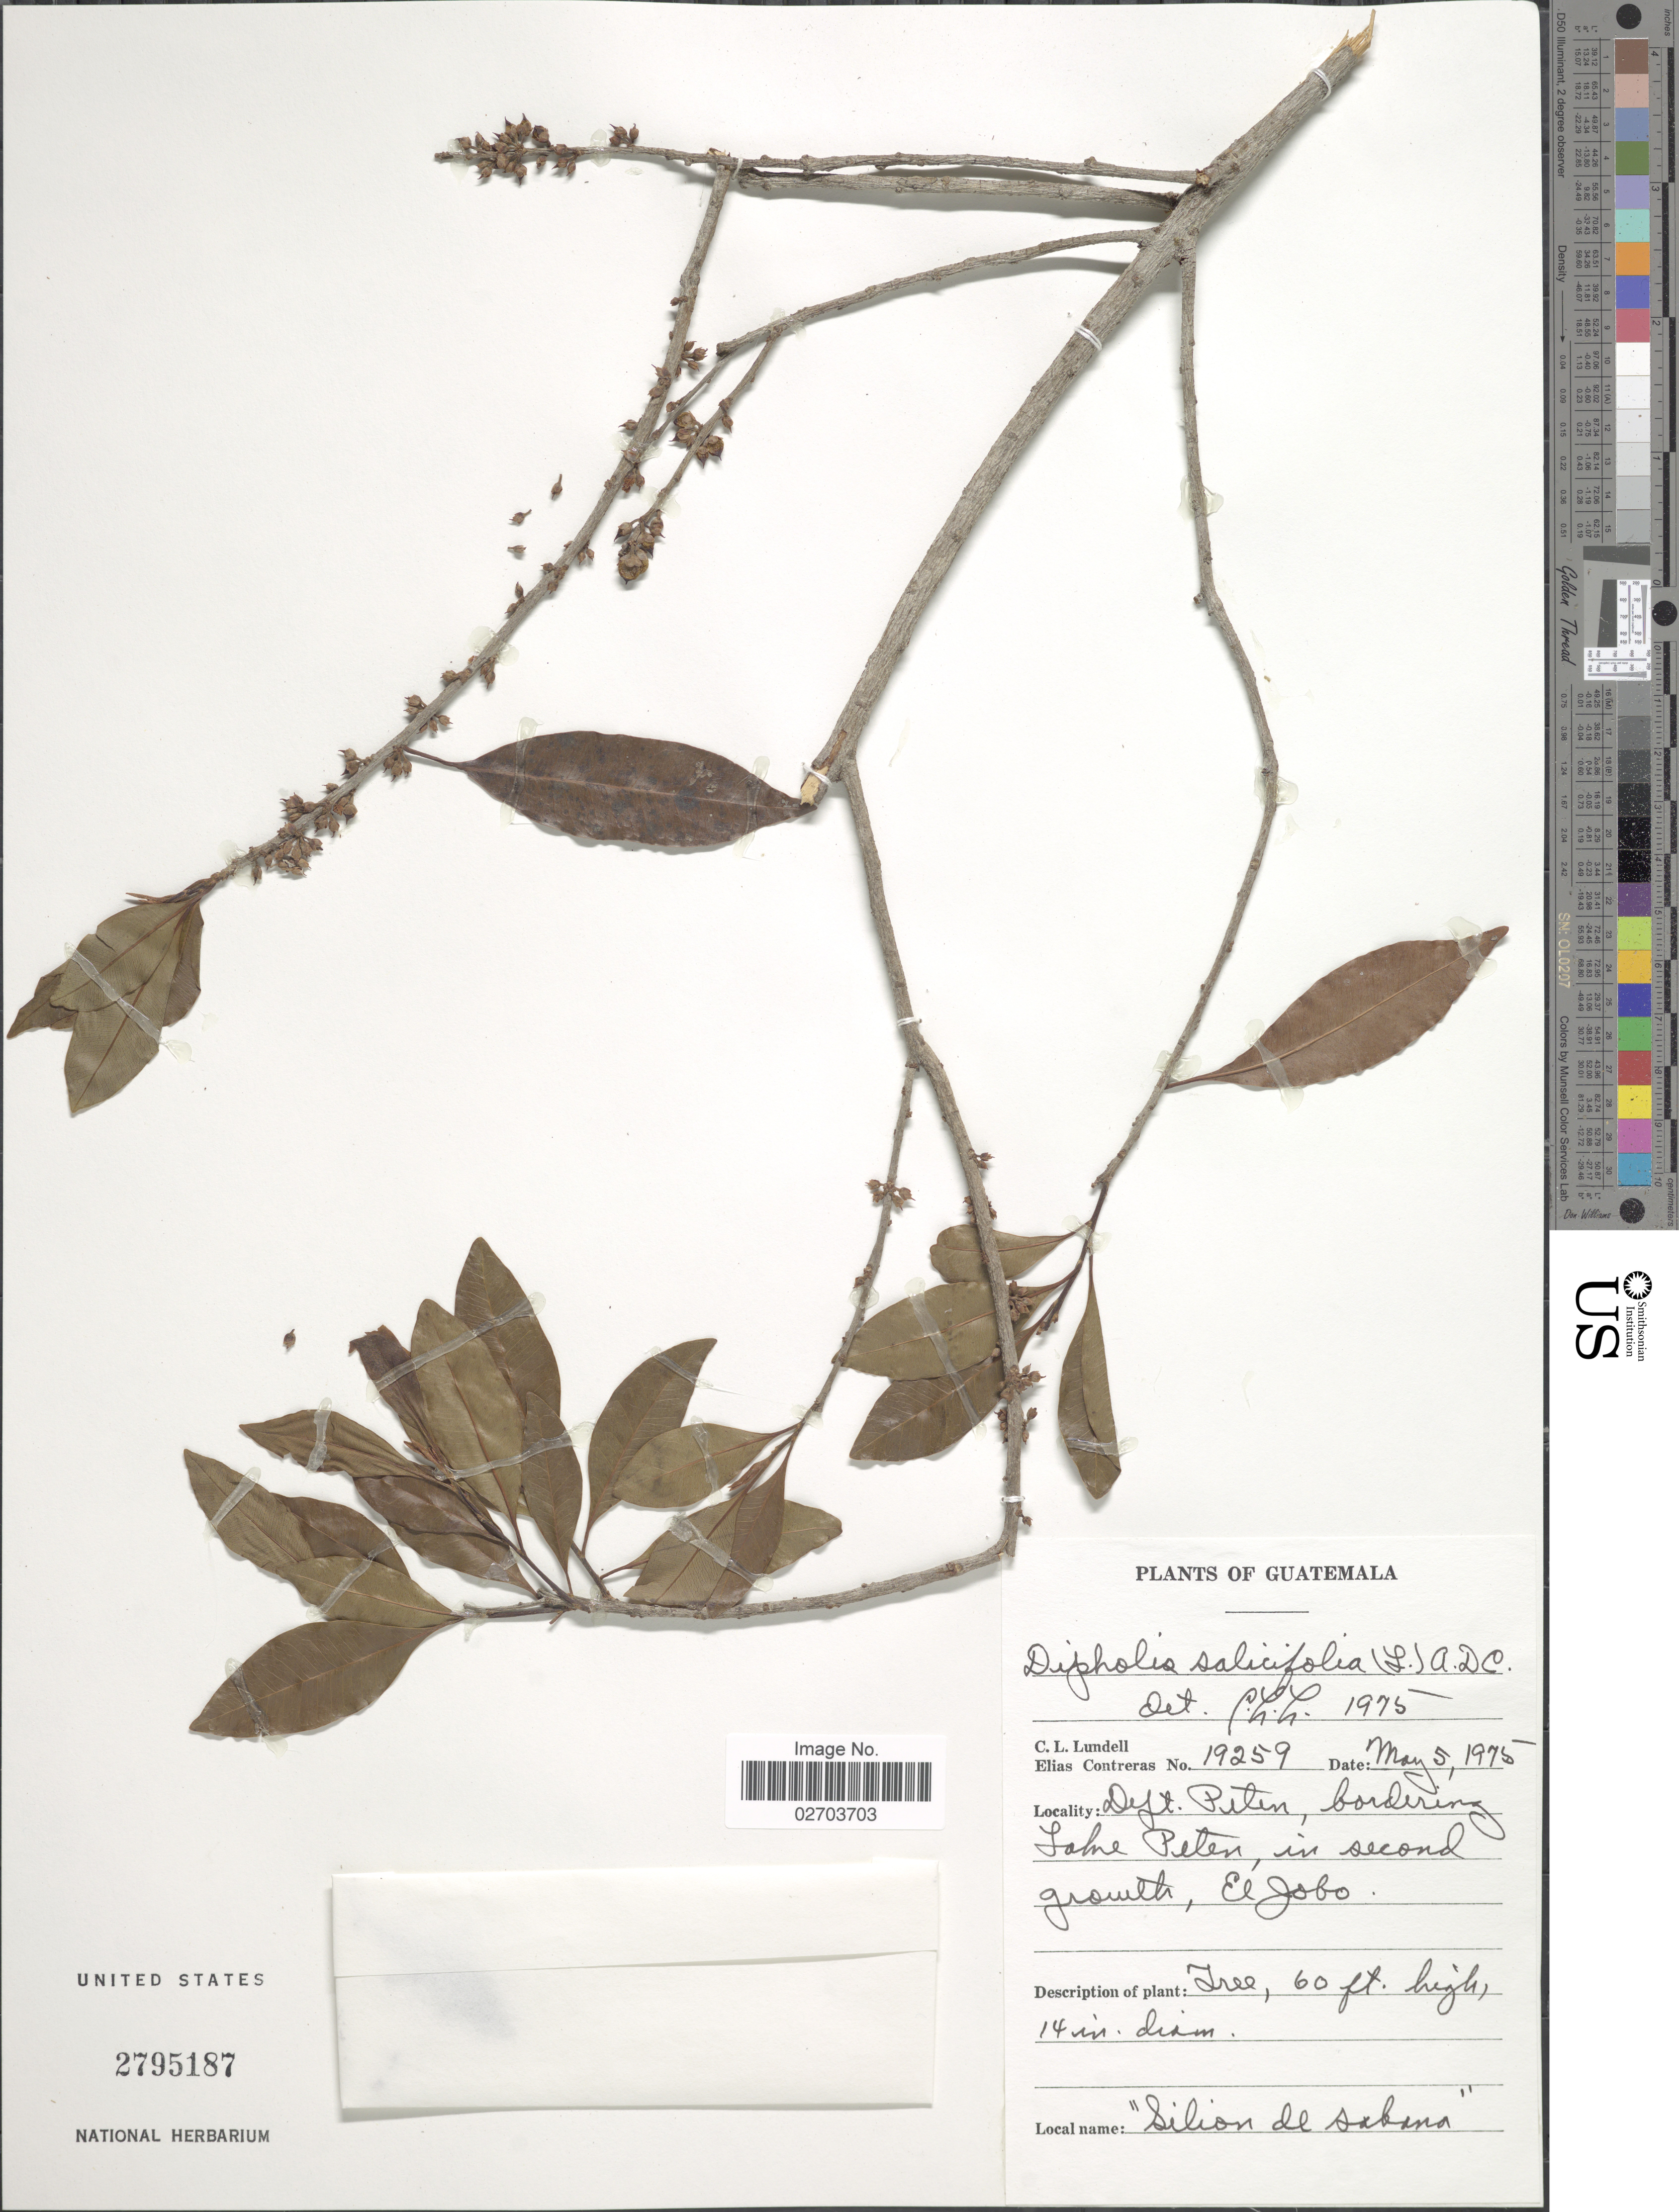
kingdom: Plantae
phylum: Tracheophyta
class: Magnoliopsida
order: Ericales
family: Sapotaceae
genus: Sideroxylon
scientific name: Sideroxylon salicifolium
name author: (L.) Lam.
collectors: C. L. Lundell & E. Contreras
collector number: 19259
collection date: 1975-05-05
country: Guatemala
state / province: El Petén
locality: Bordering Lake Peten, in second growth, El Jobo.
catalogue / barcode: US 2795187